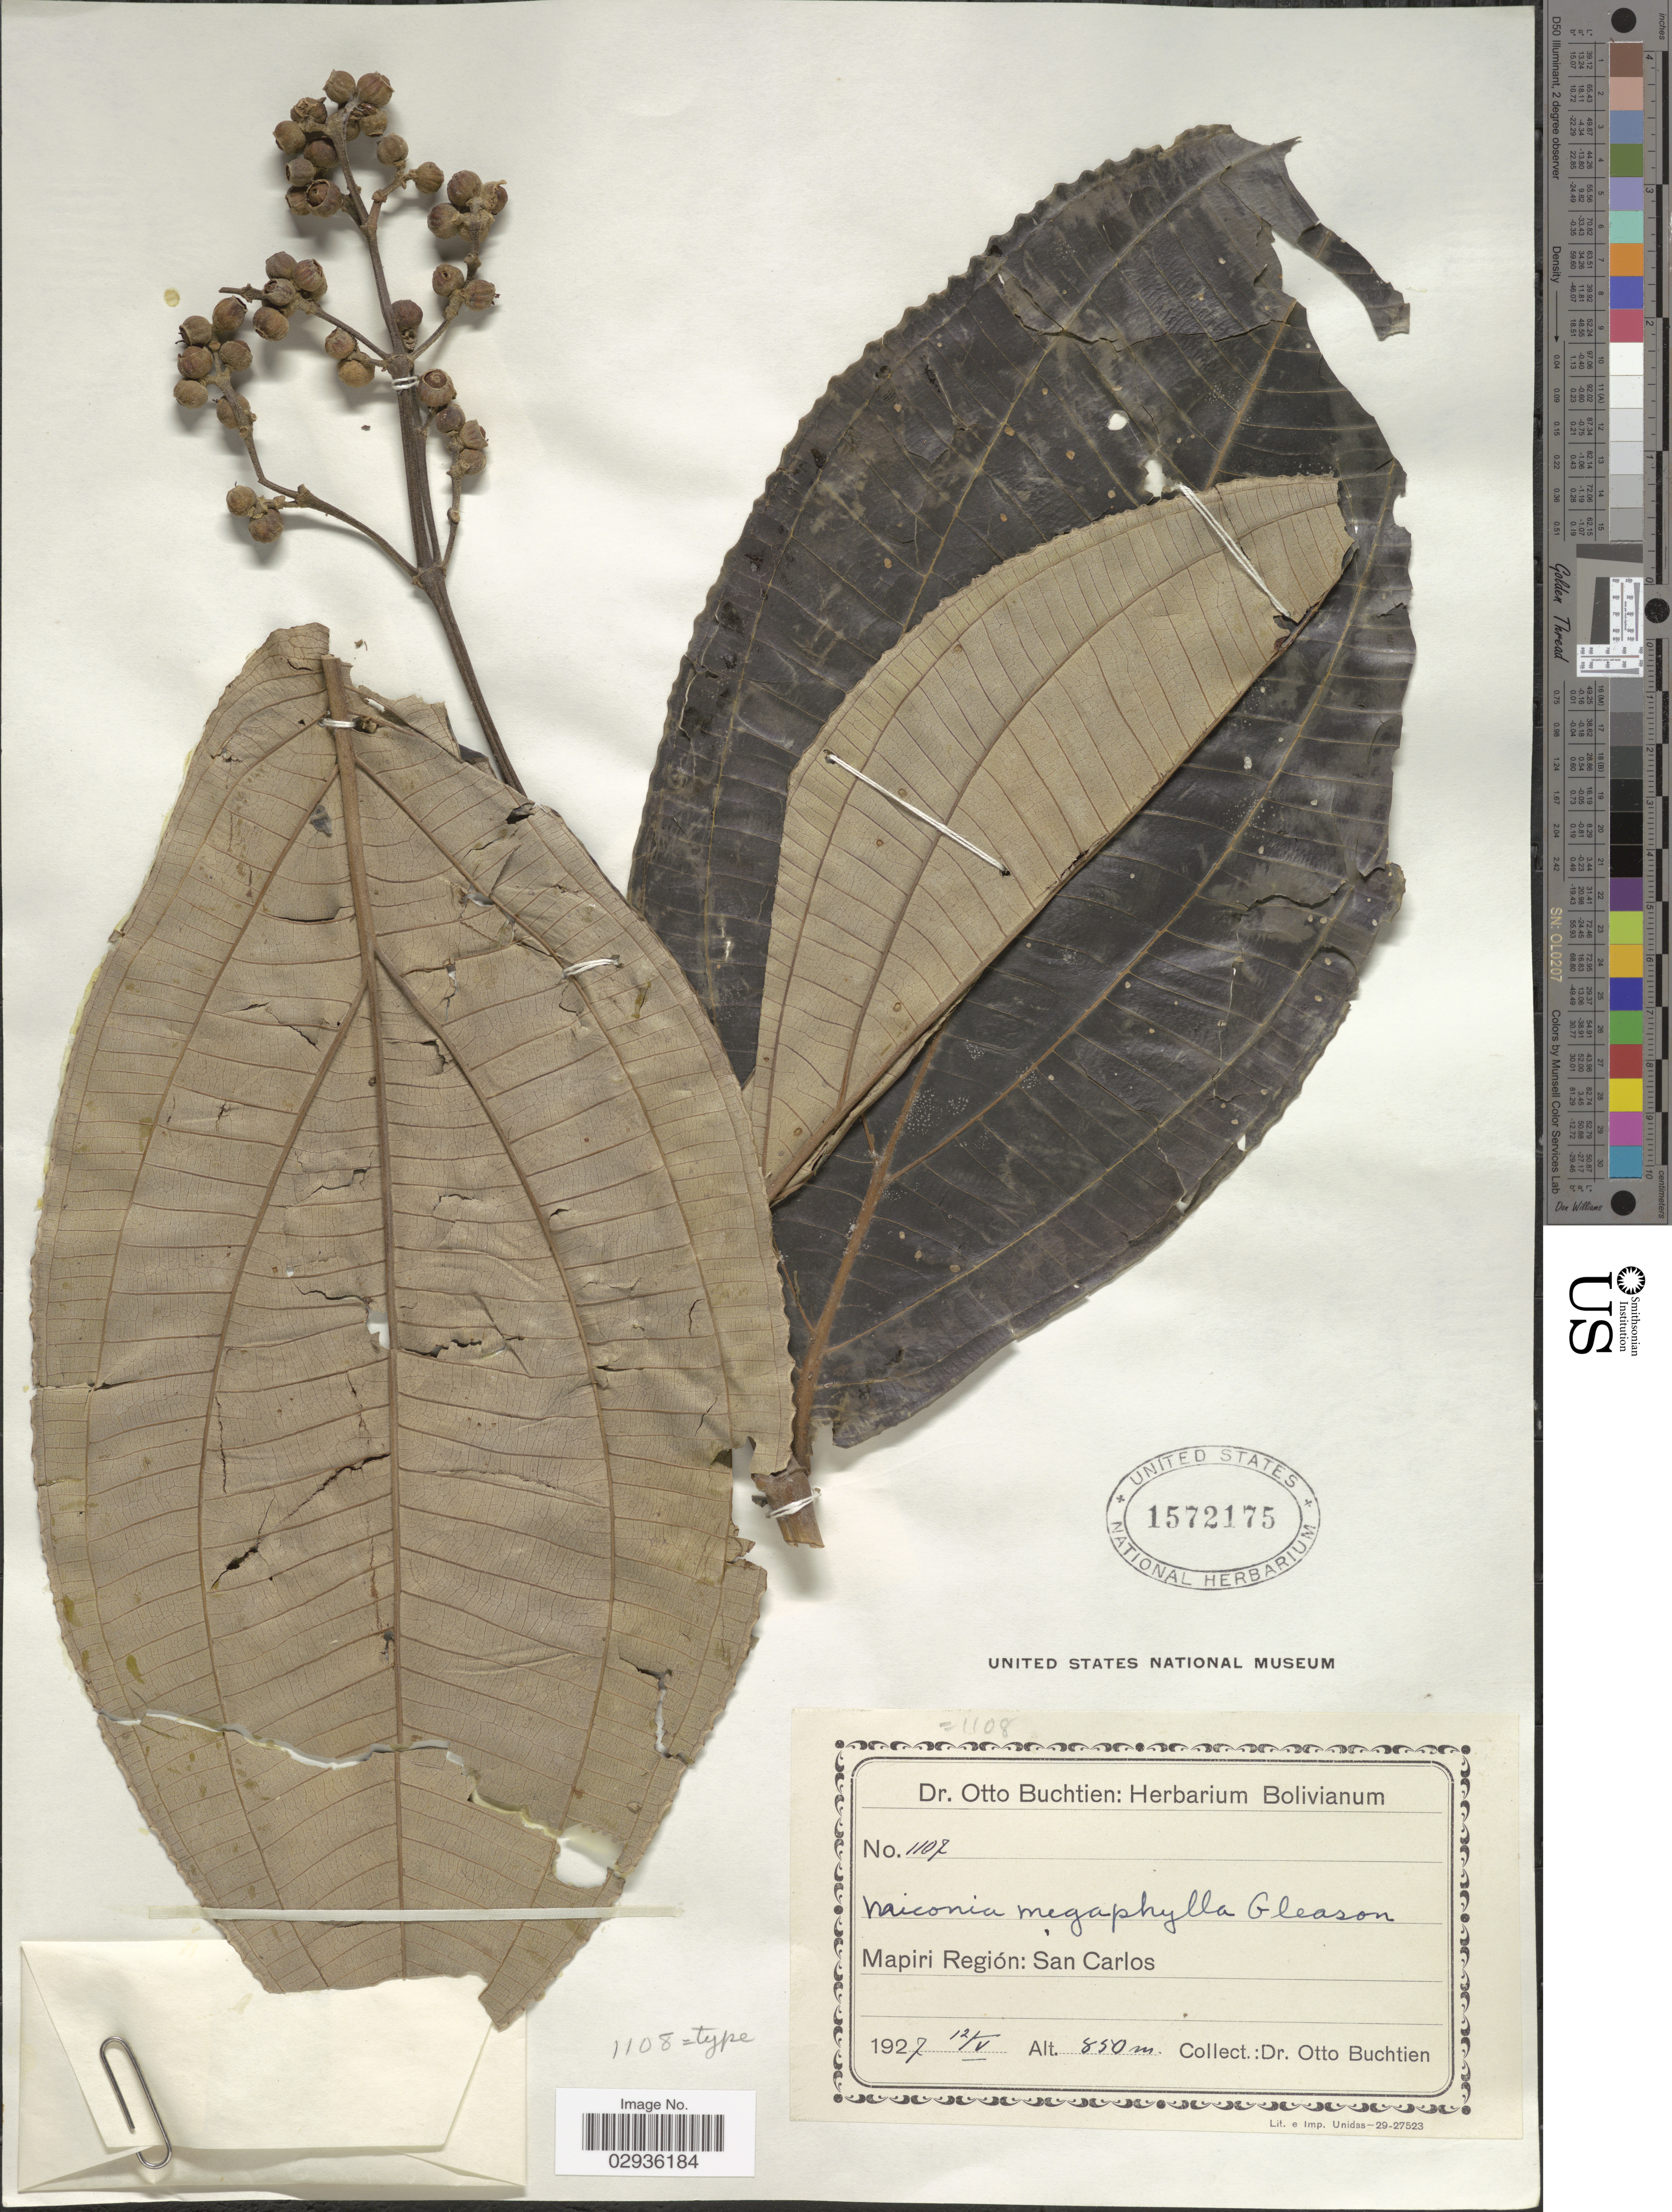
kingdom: Plantae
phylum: Tracheophyta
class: Magnoliopsida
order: Myrtales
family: Melastomataceae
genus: Miconia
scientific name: Miconia ampla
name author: Triana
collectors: O. Buchtien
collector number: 1107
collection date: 1927-05-12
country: Bolivia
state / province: La Paz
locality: Mapiri Región: San Carlos.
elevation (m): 850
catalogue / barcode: US 1572175